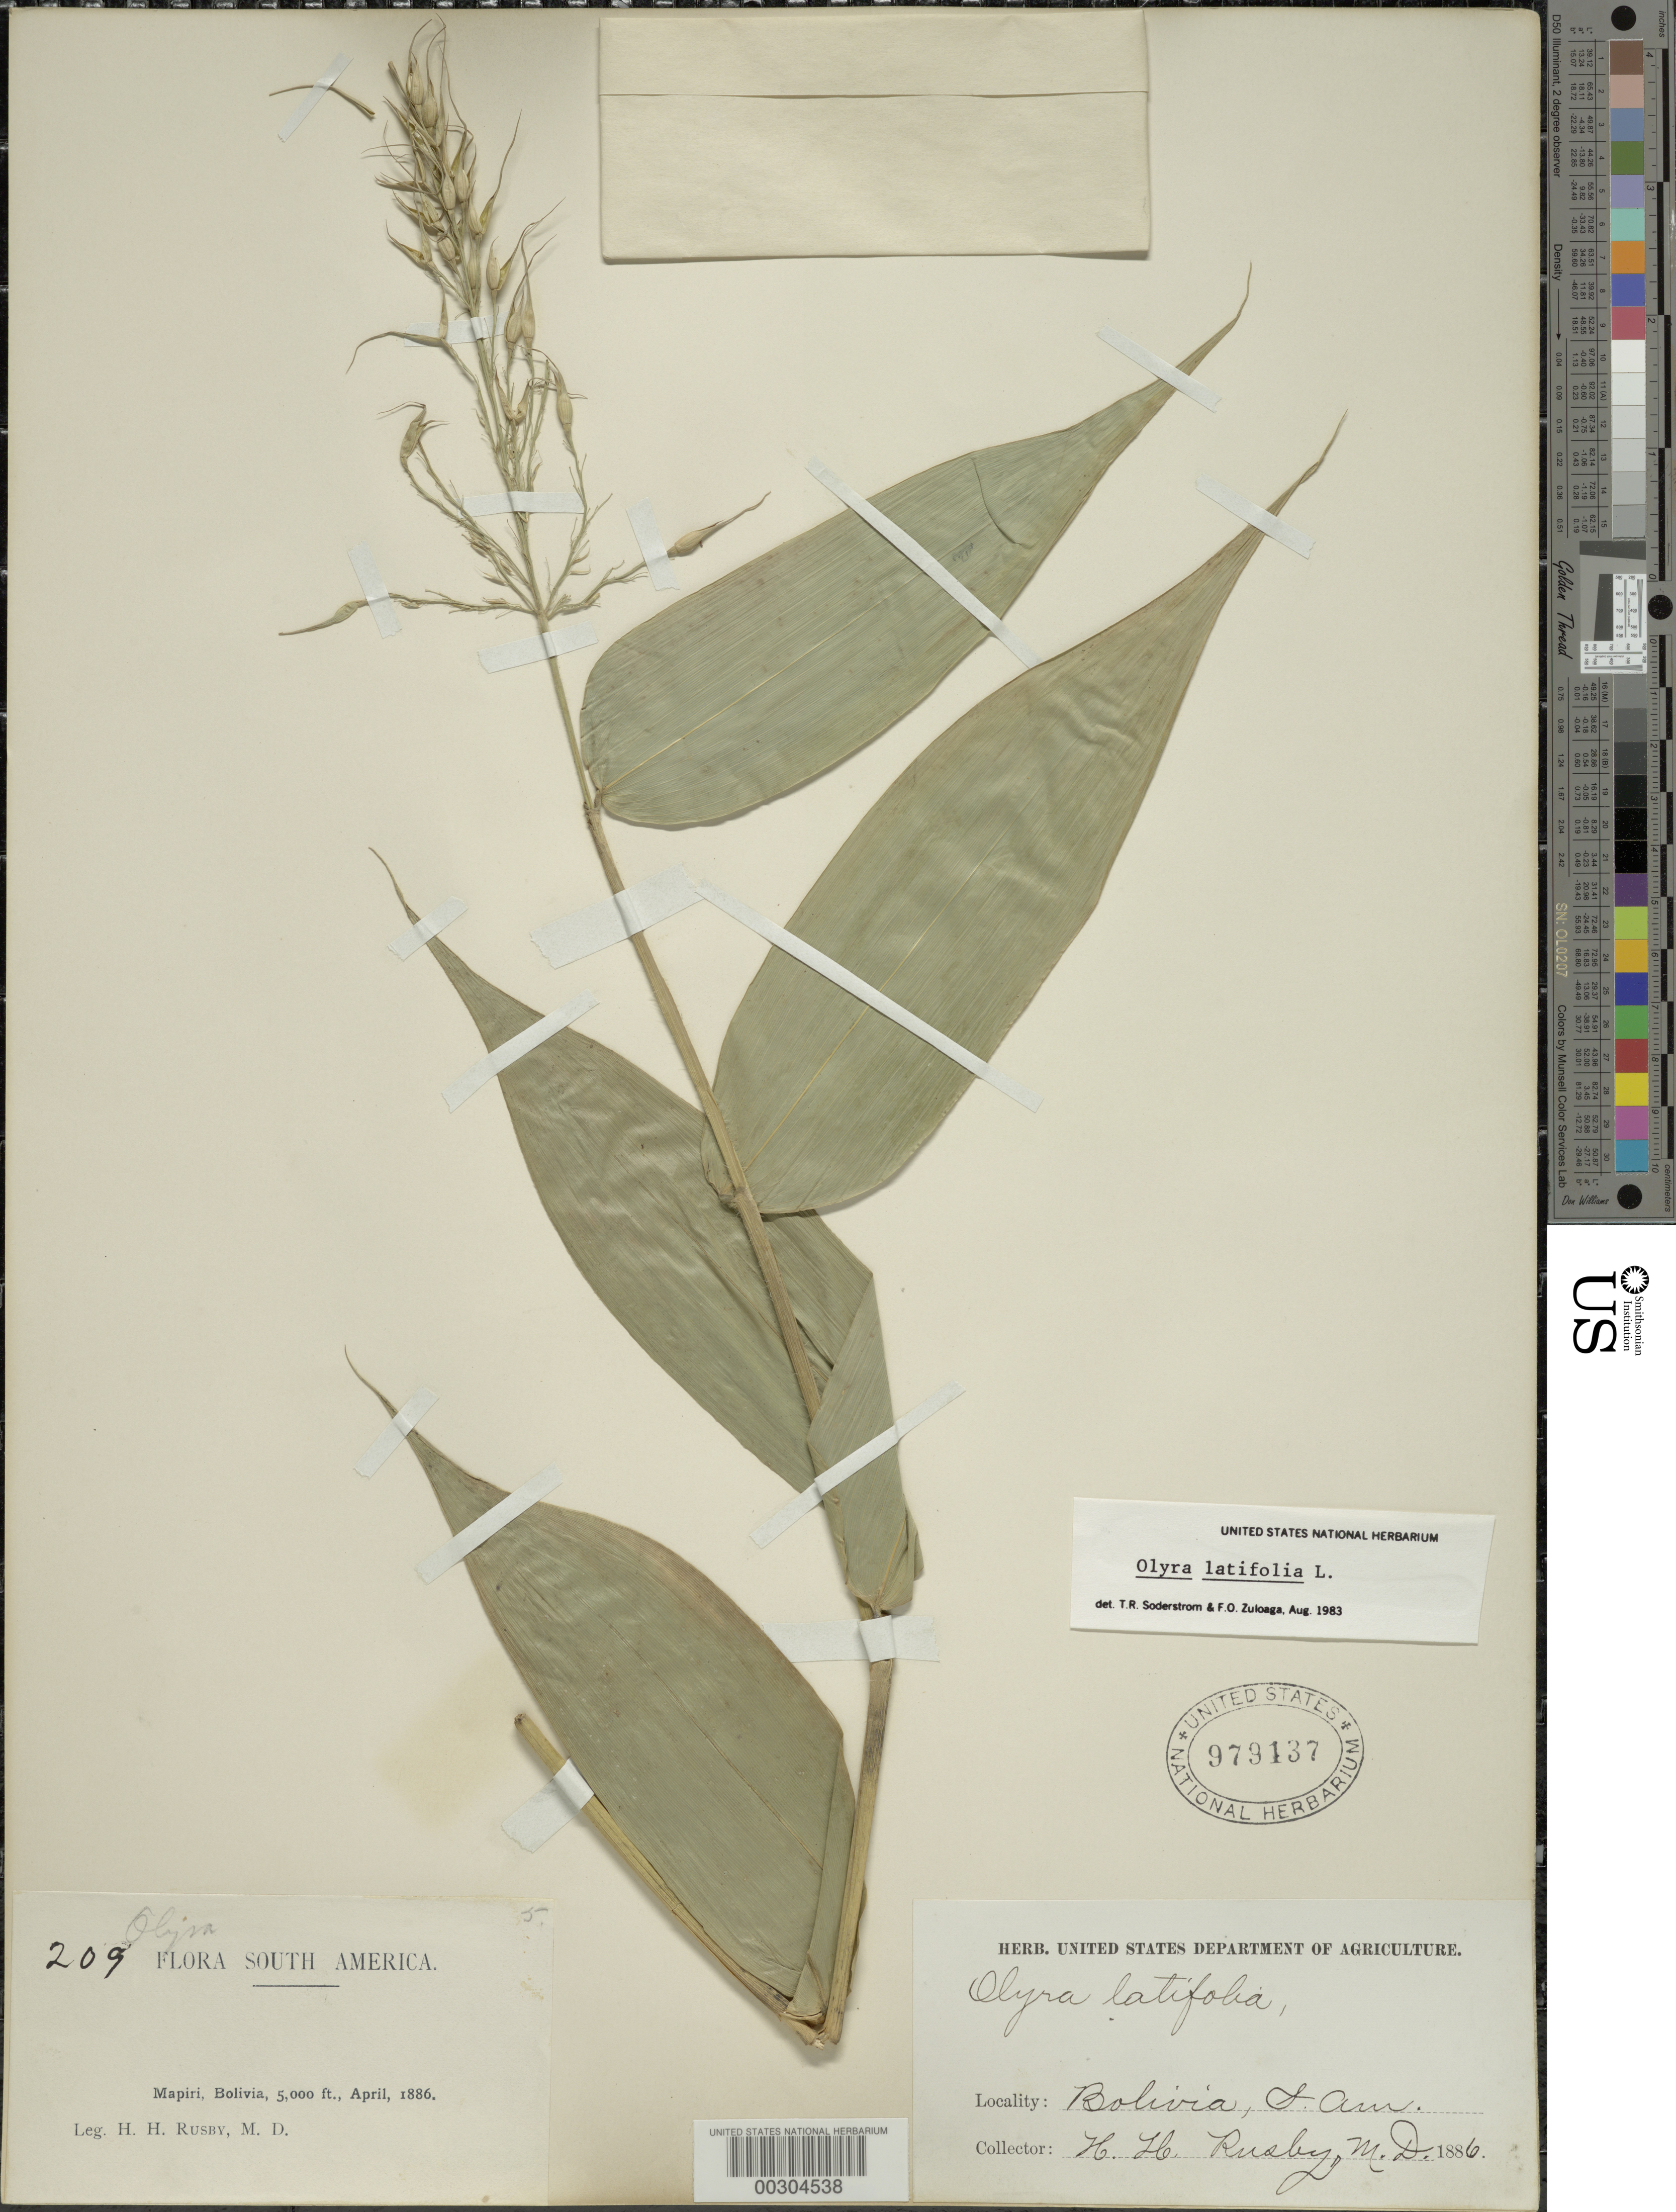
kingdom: Plantae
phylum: Tracheophyta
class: Liliopsida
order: Poales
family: Poaceae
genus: Olyra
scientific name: Olyra latifolia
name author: L.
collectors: H. H. Rusby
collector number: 209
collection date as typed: April, 186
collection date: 1886-04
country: Bolivia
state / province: La Páz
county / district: Larecaja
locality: Mapiri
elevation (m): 1524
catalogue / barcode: US 979137